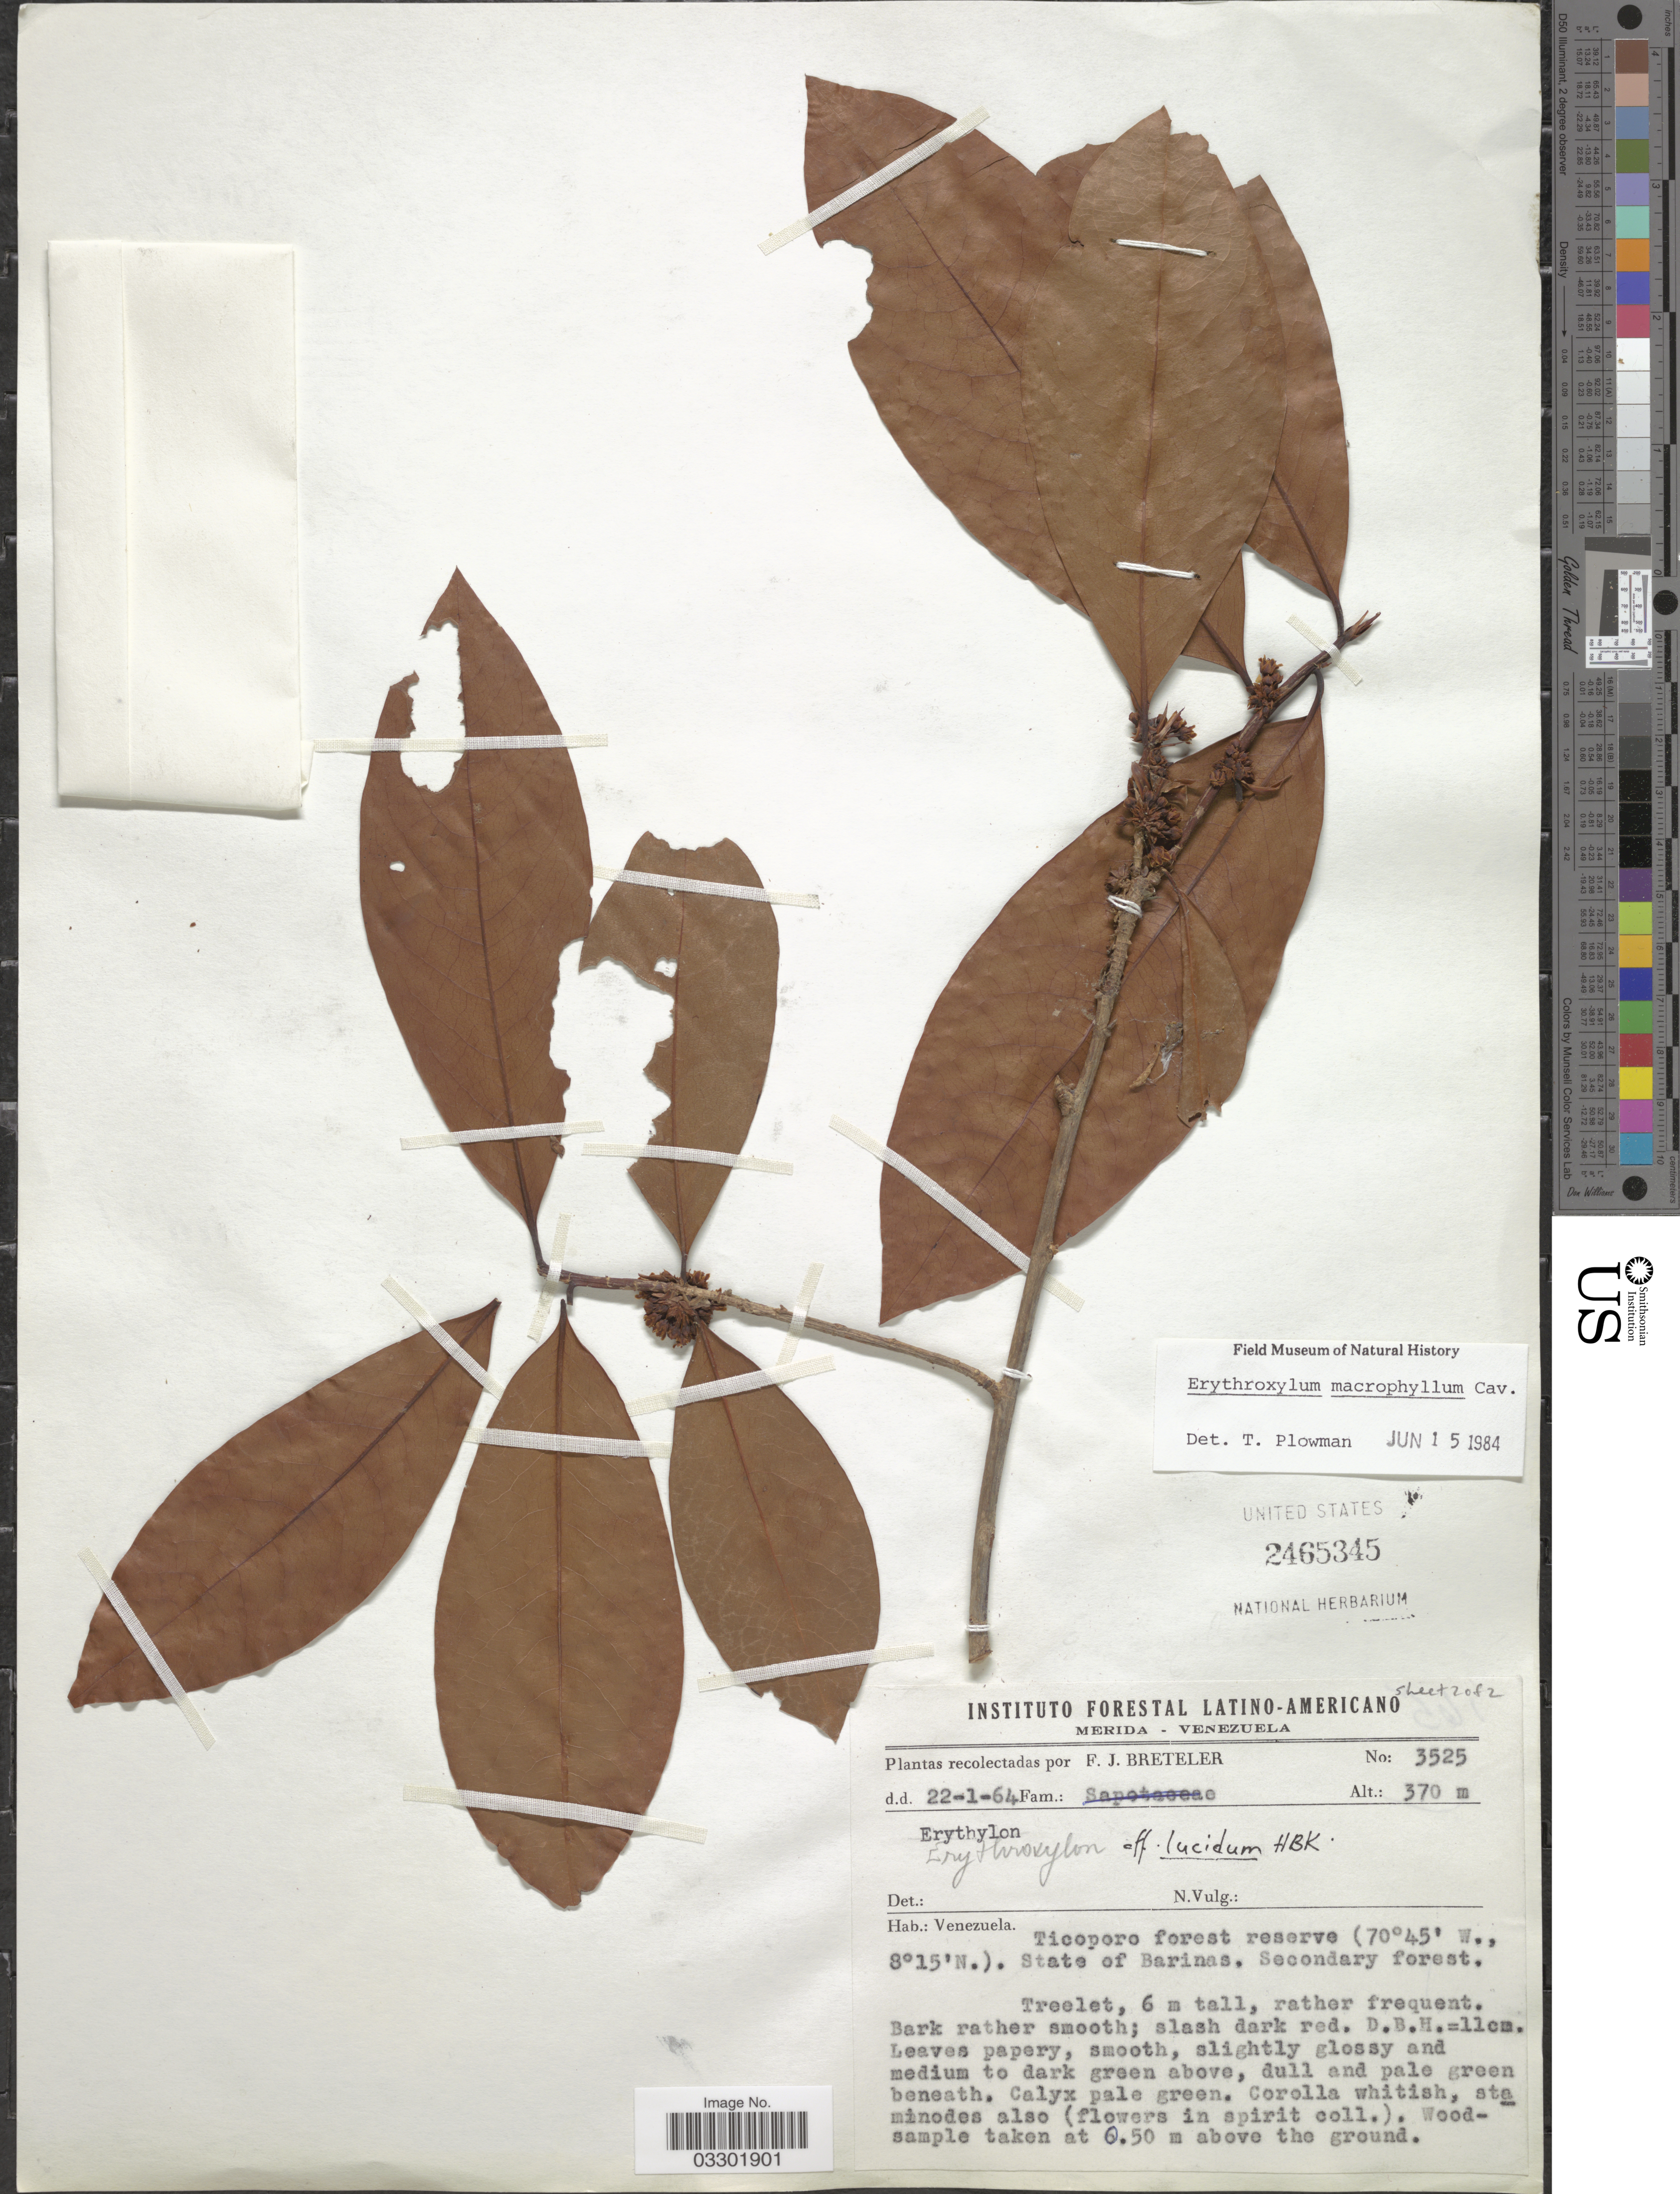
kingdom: Plantae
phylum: Tracheophyta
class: Magnoliopsida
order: Malpighiales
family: Erythroxylaceae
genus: Erythroxylum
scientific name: Erythroxylum macrophyllum var. macrophyllum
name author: Cav.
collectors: F. J. Breteler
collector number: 3525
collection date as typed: Transcribed d/m/y: 22/1/64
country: Venezuela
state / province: Barinas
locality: Ticoporo forest reserve.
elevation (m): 370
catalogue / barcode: US 2465345